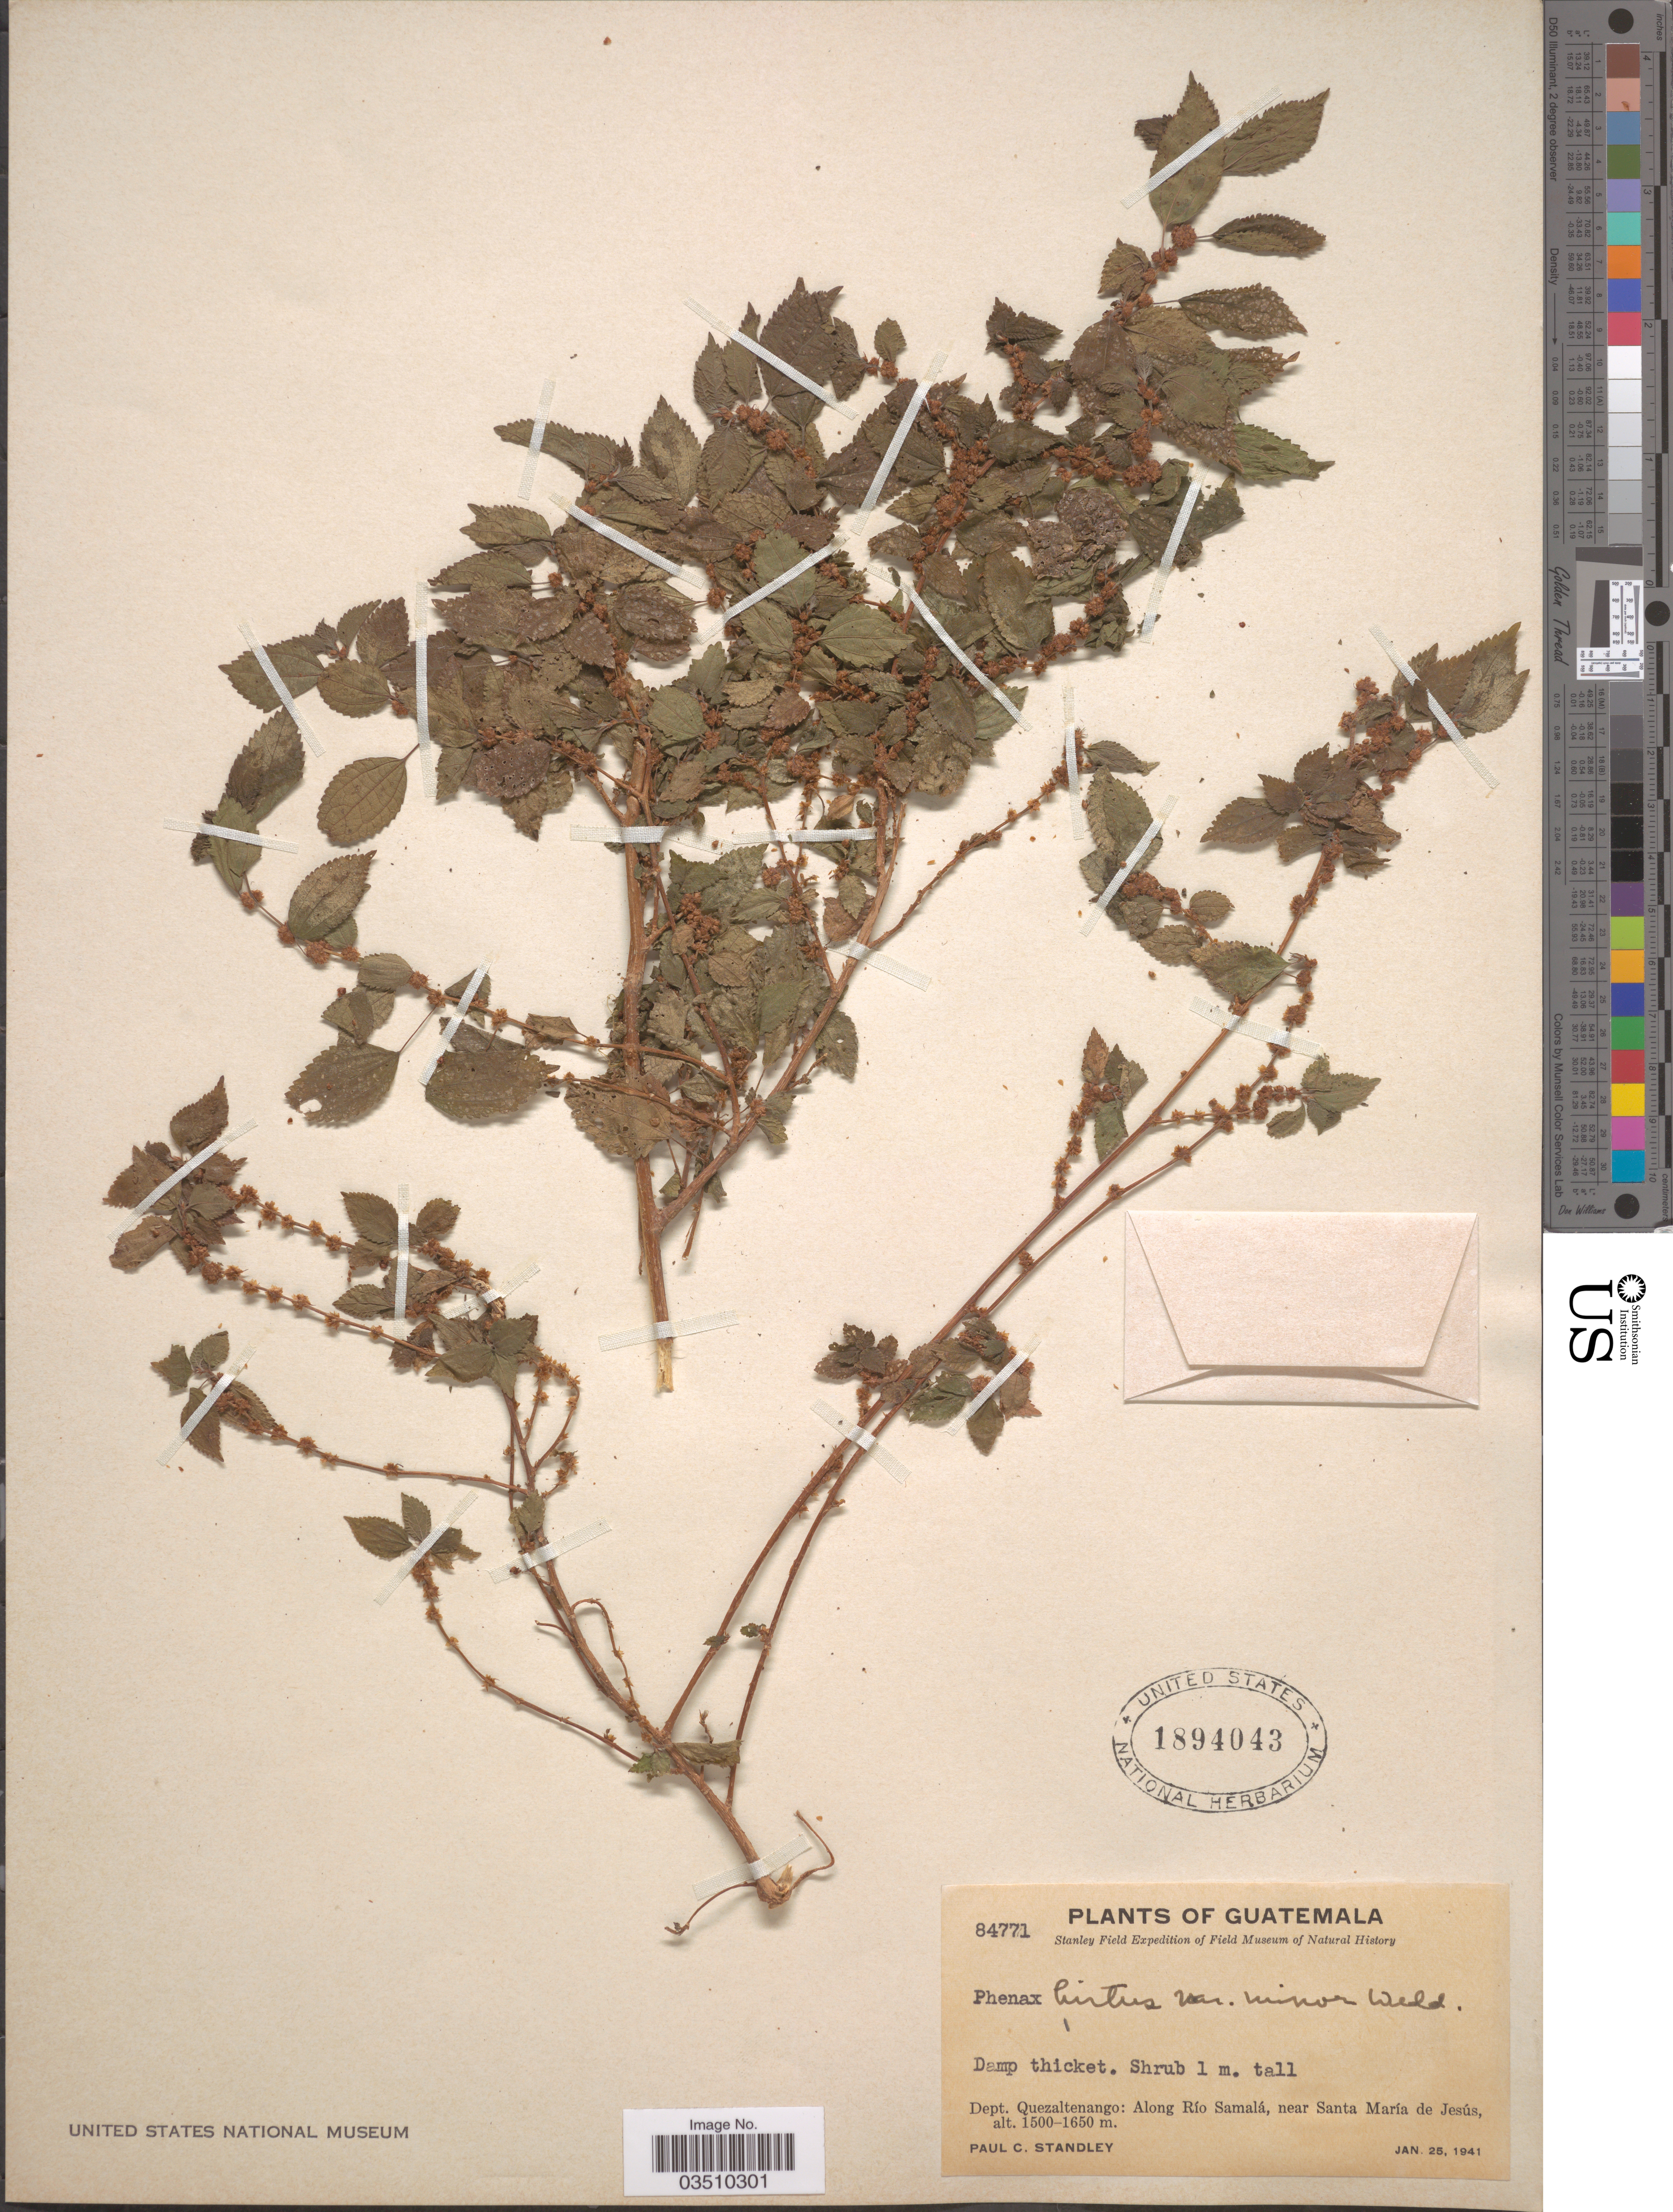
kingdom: Plantae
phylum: Tracheophyta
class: Magnoliopsida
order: Rosales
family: Urticaceae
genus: Phenax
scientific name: Phenax hirtus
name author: (Sw.) Wedd.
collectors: P. C. Standley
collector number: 84771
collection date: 1941-01-25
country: Guatemala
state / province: Quetzaltenango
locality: Dept. Quezaltenango: Along Río Samalá, near Santa María de Jesús.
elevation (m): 1500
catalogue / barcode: US 1894043